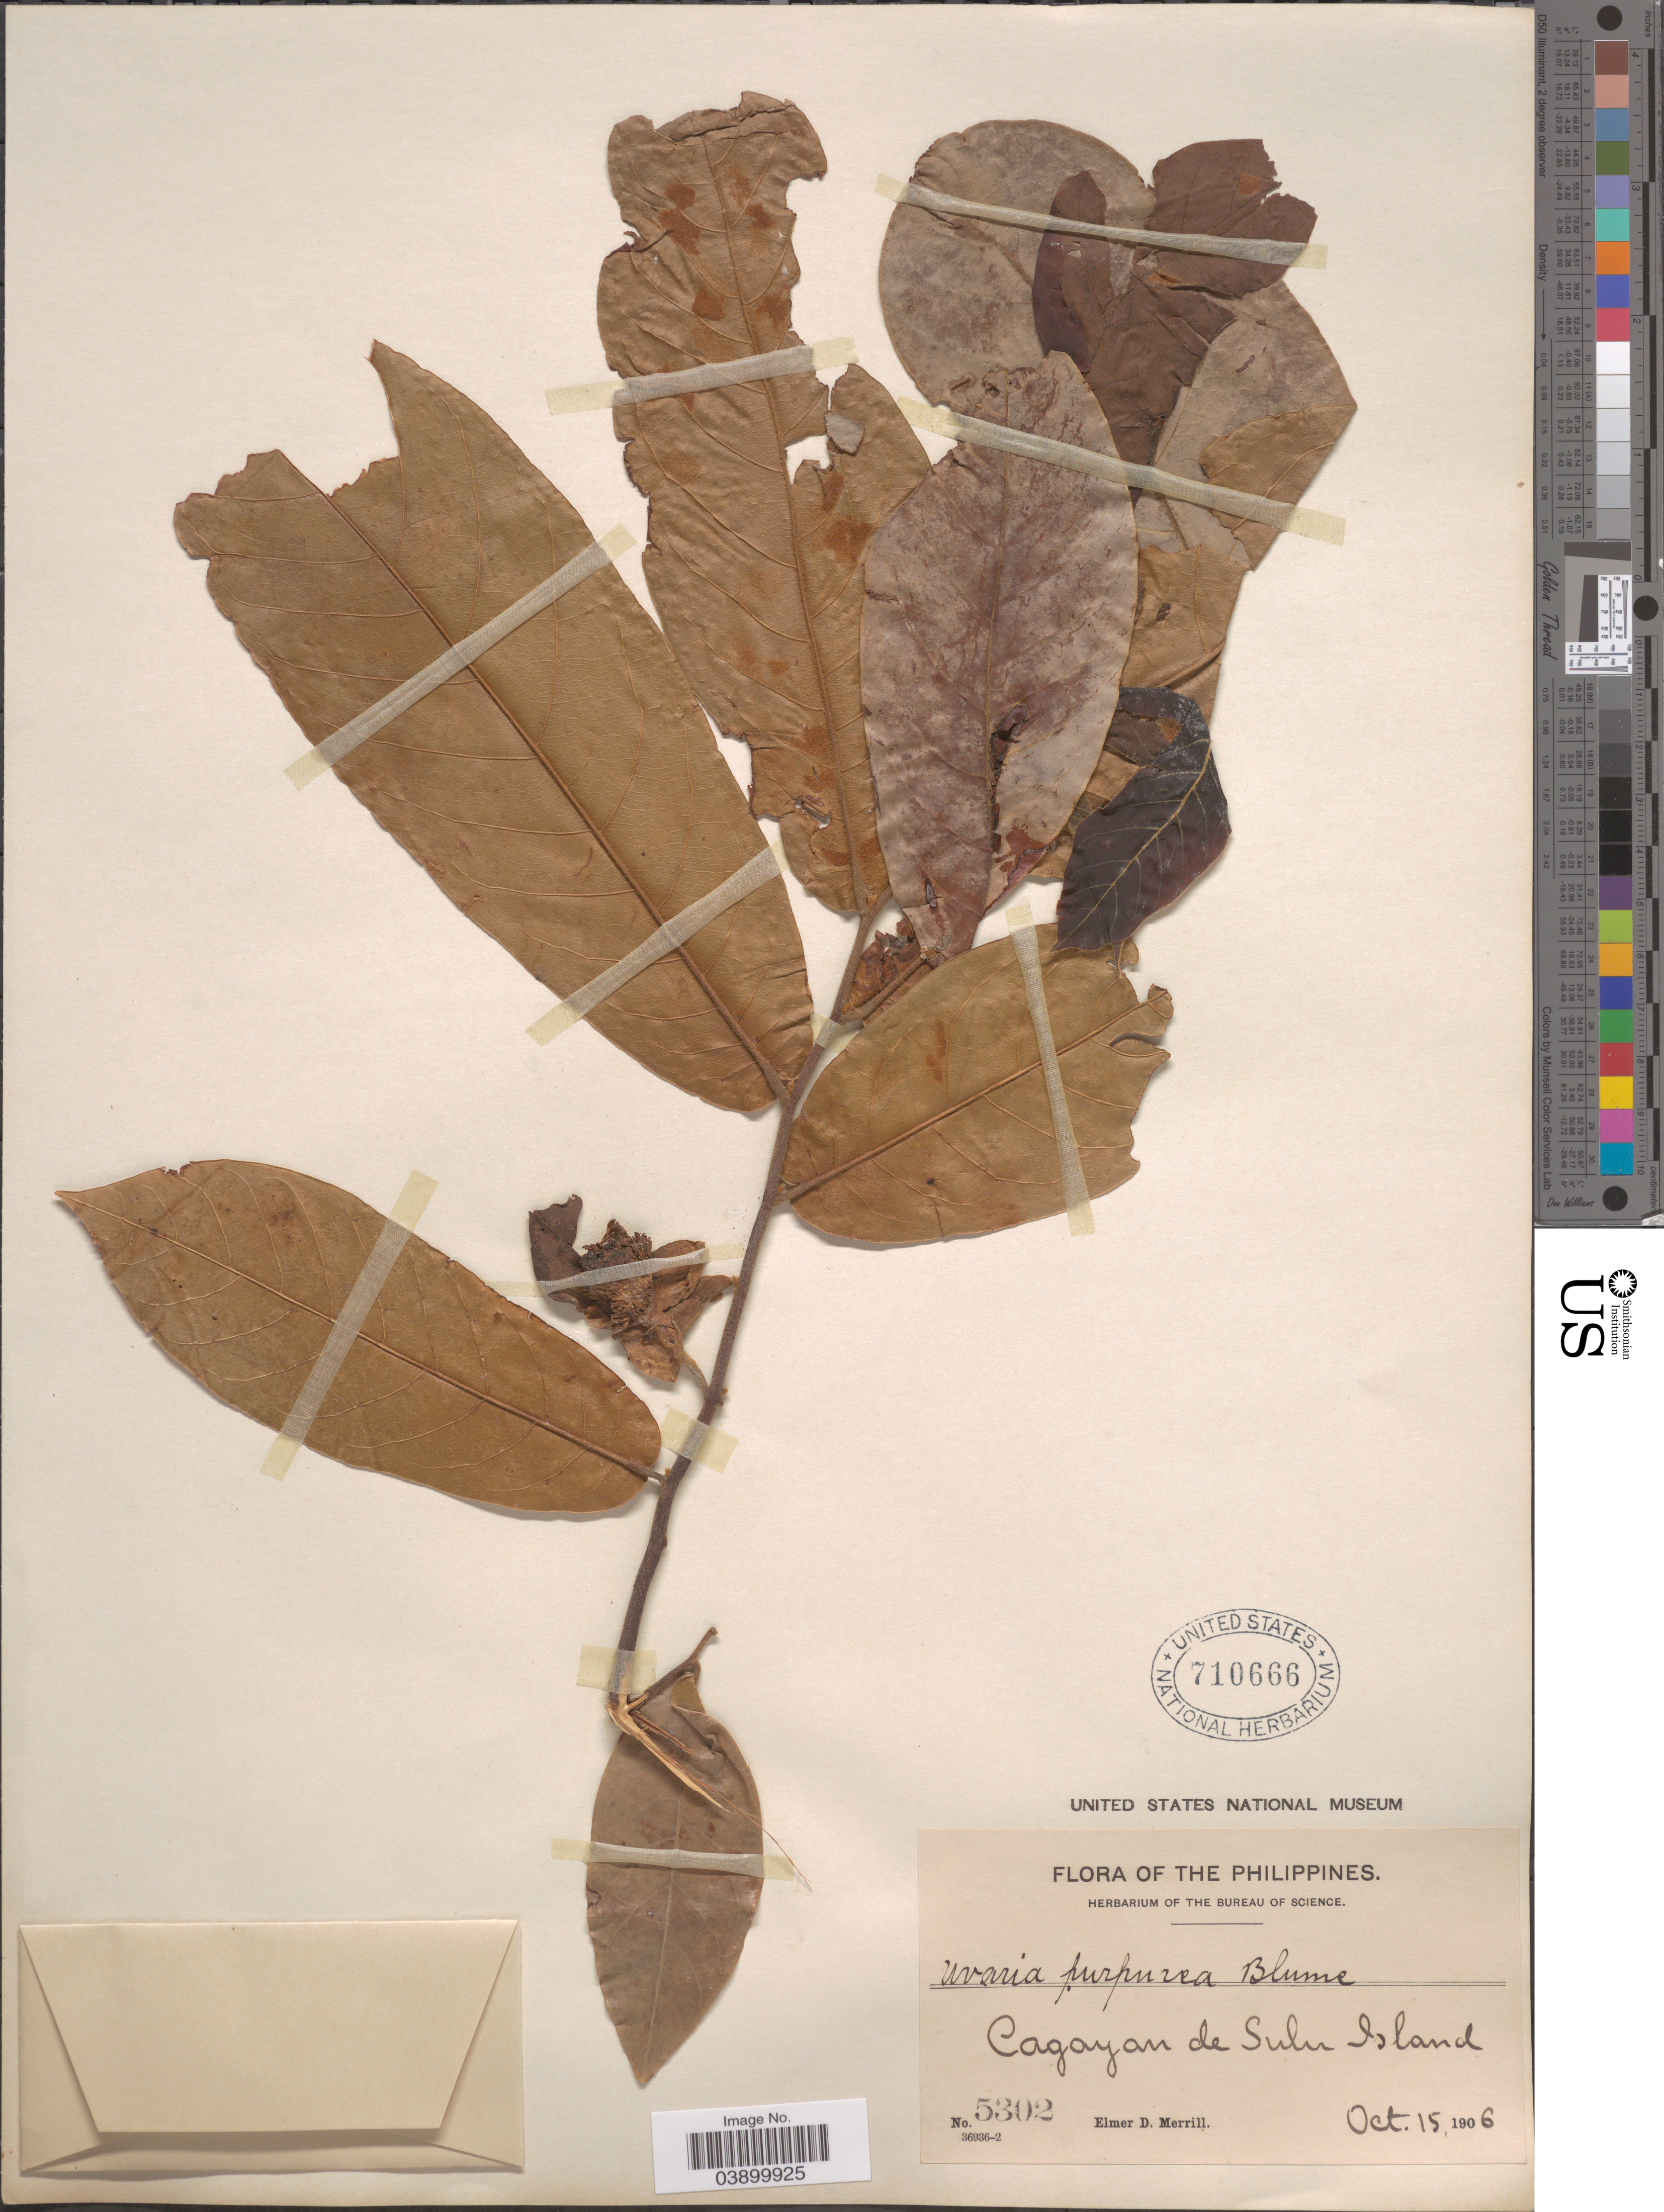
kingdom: Plantae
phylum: Tracheophyta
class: Magnoliopsida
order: Magnoliales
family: Annonaceae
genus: Uvaria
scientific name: Uvaria purpurea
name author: Blume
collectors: E. D. Merrill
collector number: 5302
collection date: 1906-10-15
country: Philippines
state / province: Muslim Mindanao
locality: Cagayan de Sulu Island.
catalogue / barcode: US 710666